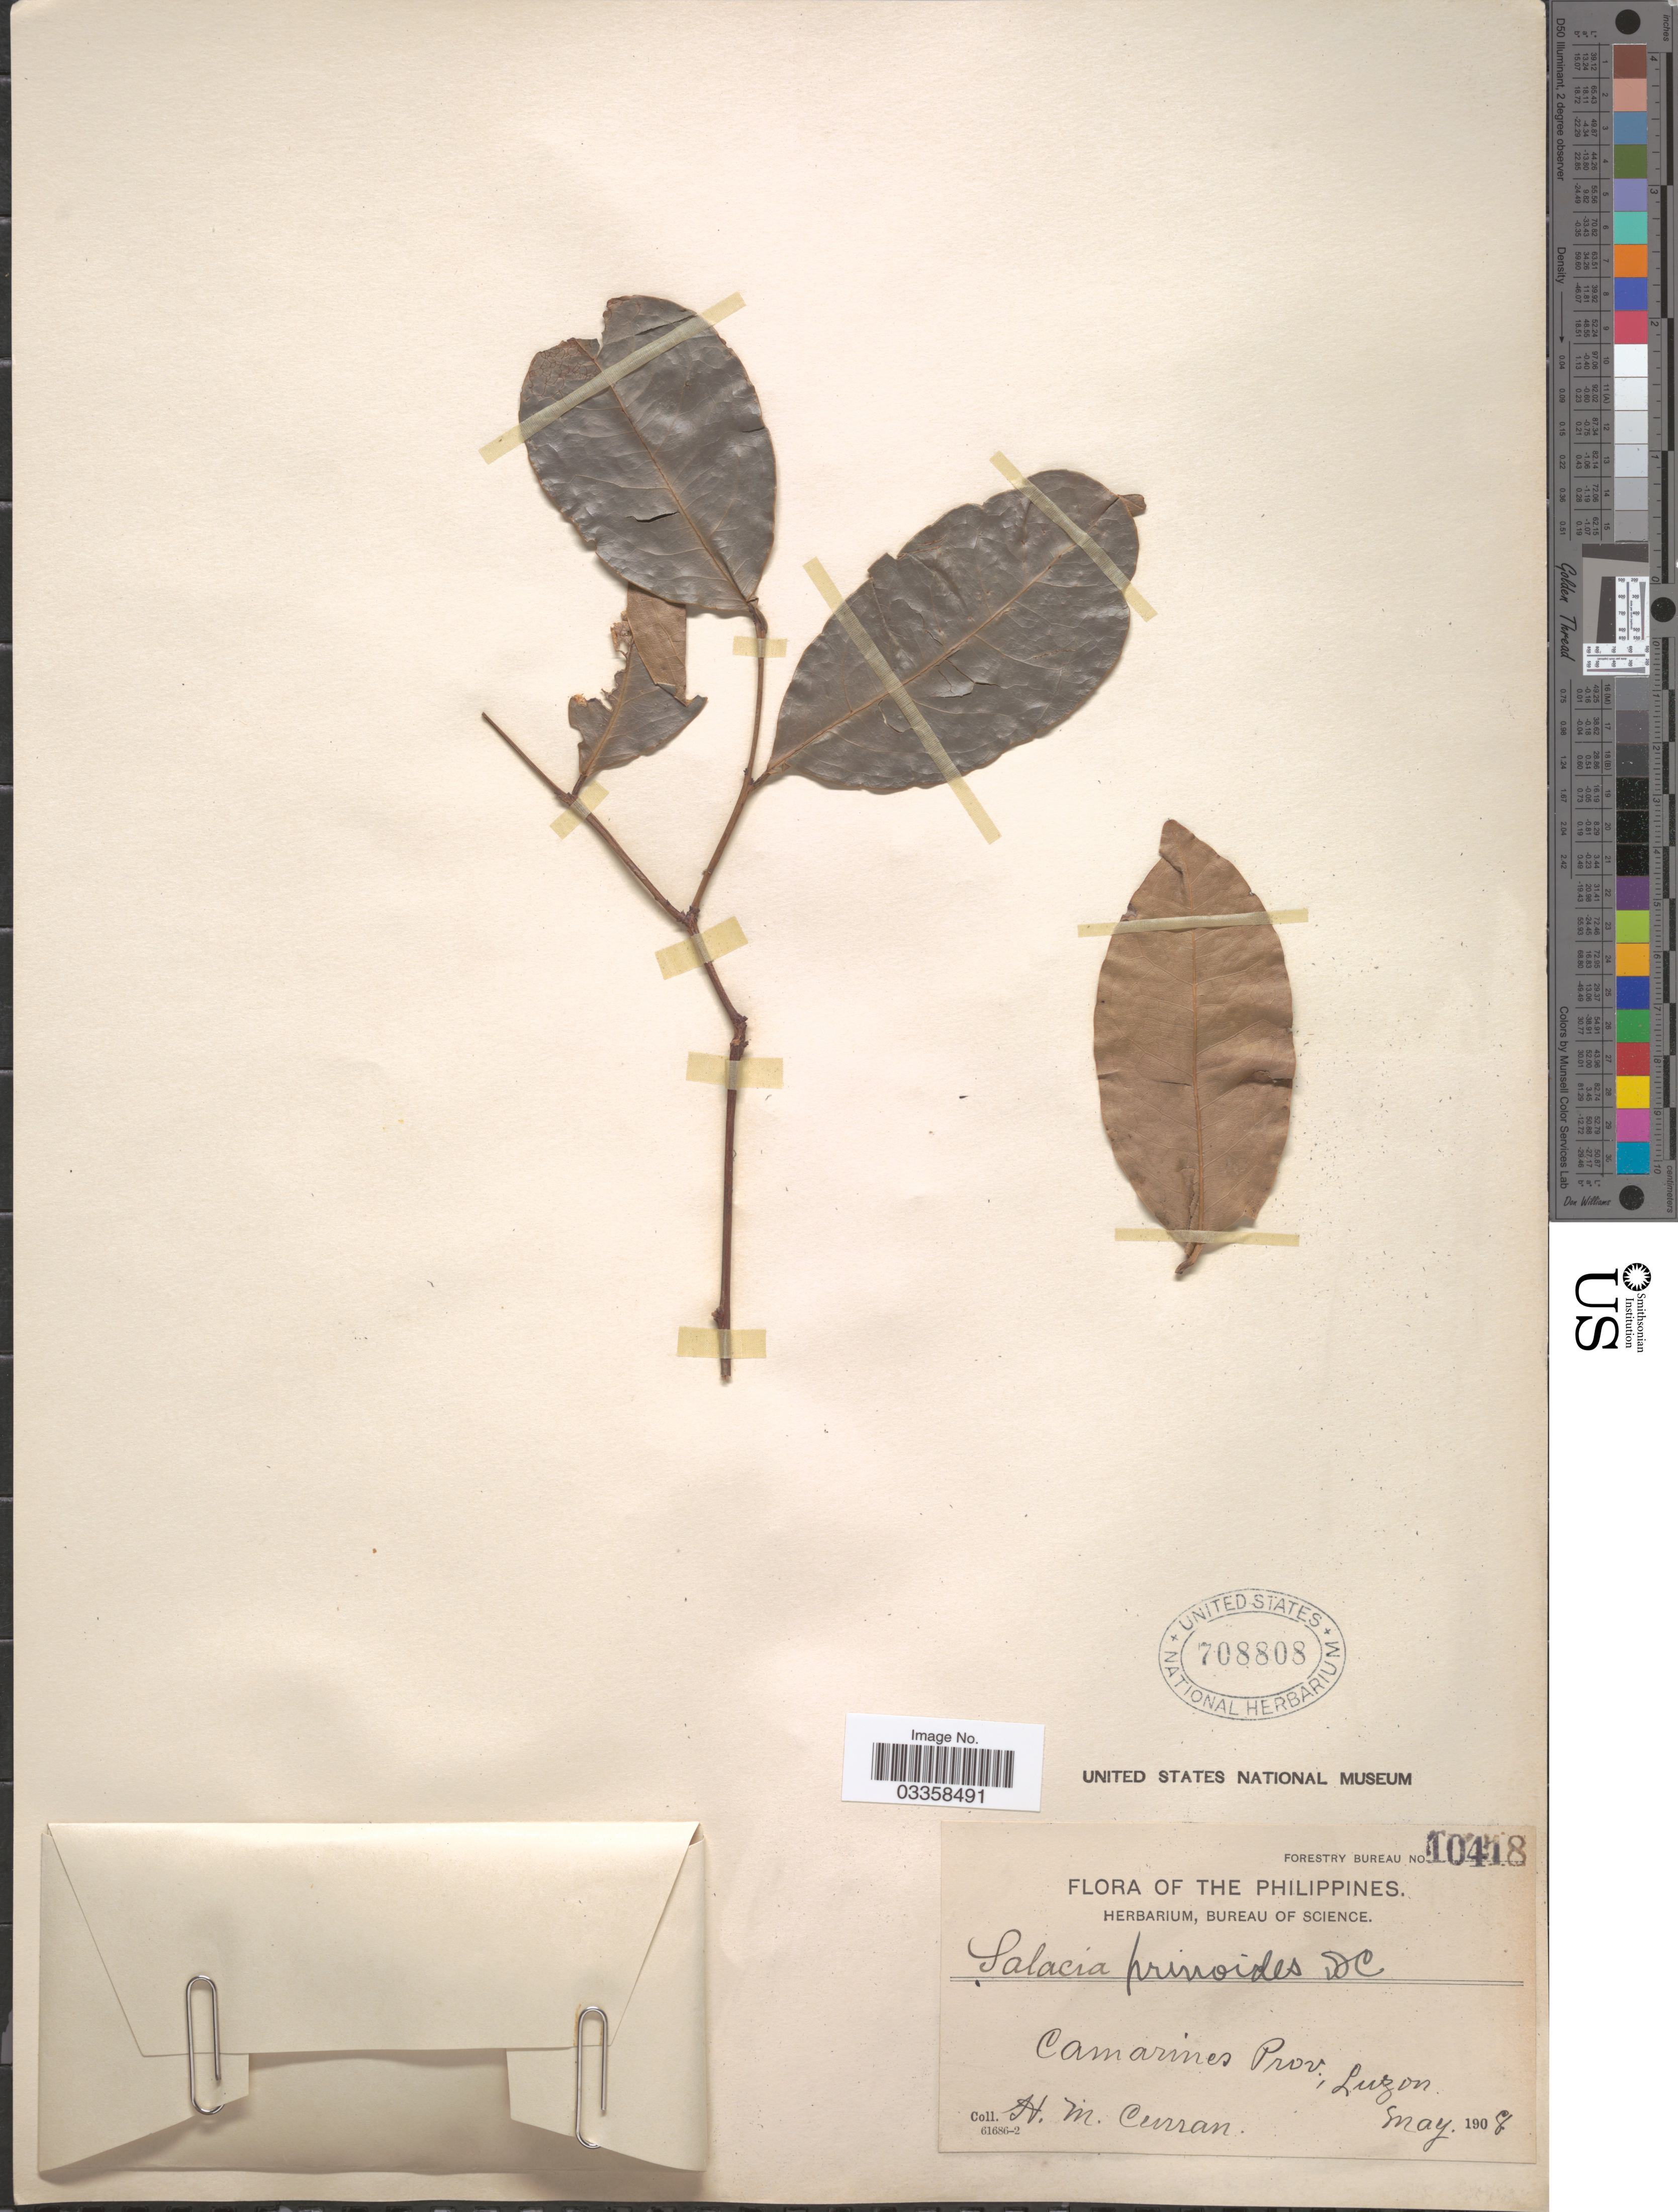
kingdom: Plantae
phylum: Tracheophyta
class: Magnoliopsida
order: Celastrales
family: Celastraceae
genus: Salacia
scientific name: Salacia chinensis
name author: L.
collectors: H. M. Curran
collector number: Forestry Bureau 10418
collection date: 1908-05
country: Philippines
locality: Camarines Prov., Luzon.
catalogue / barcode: US 708808